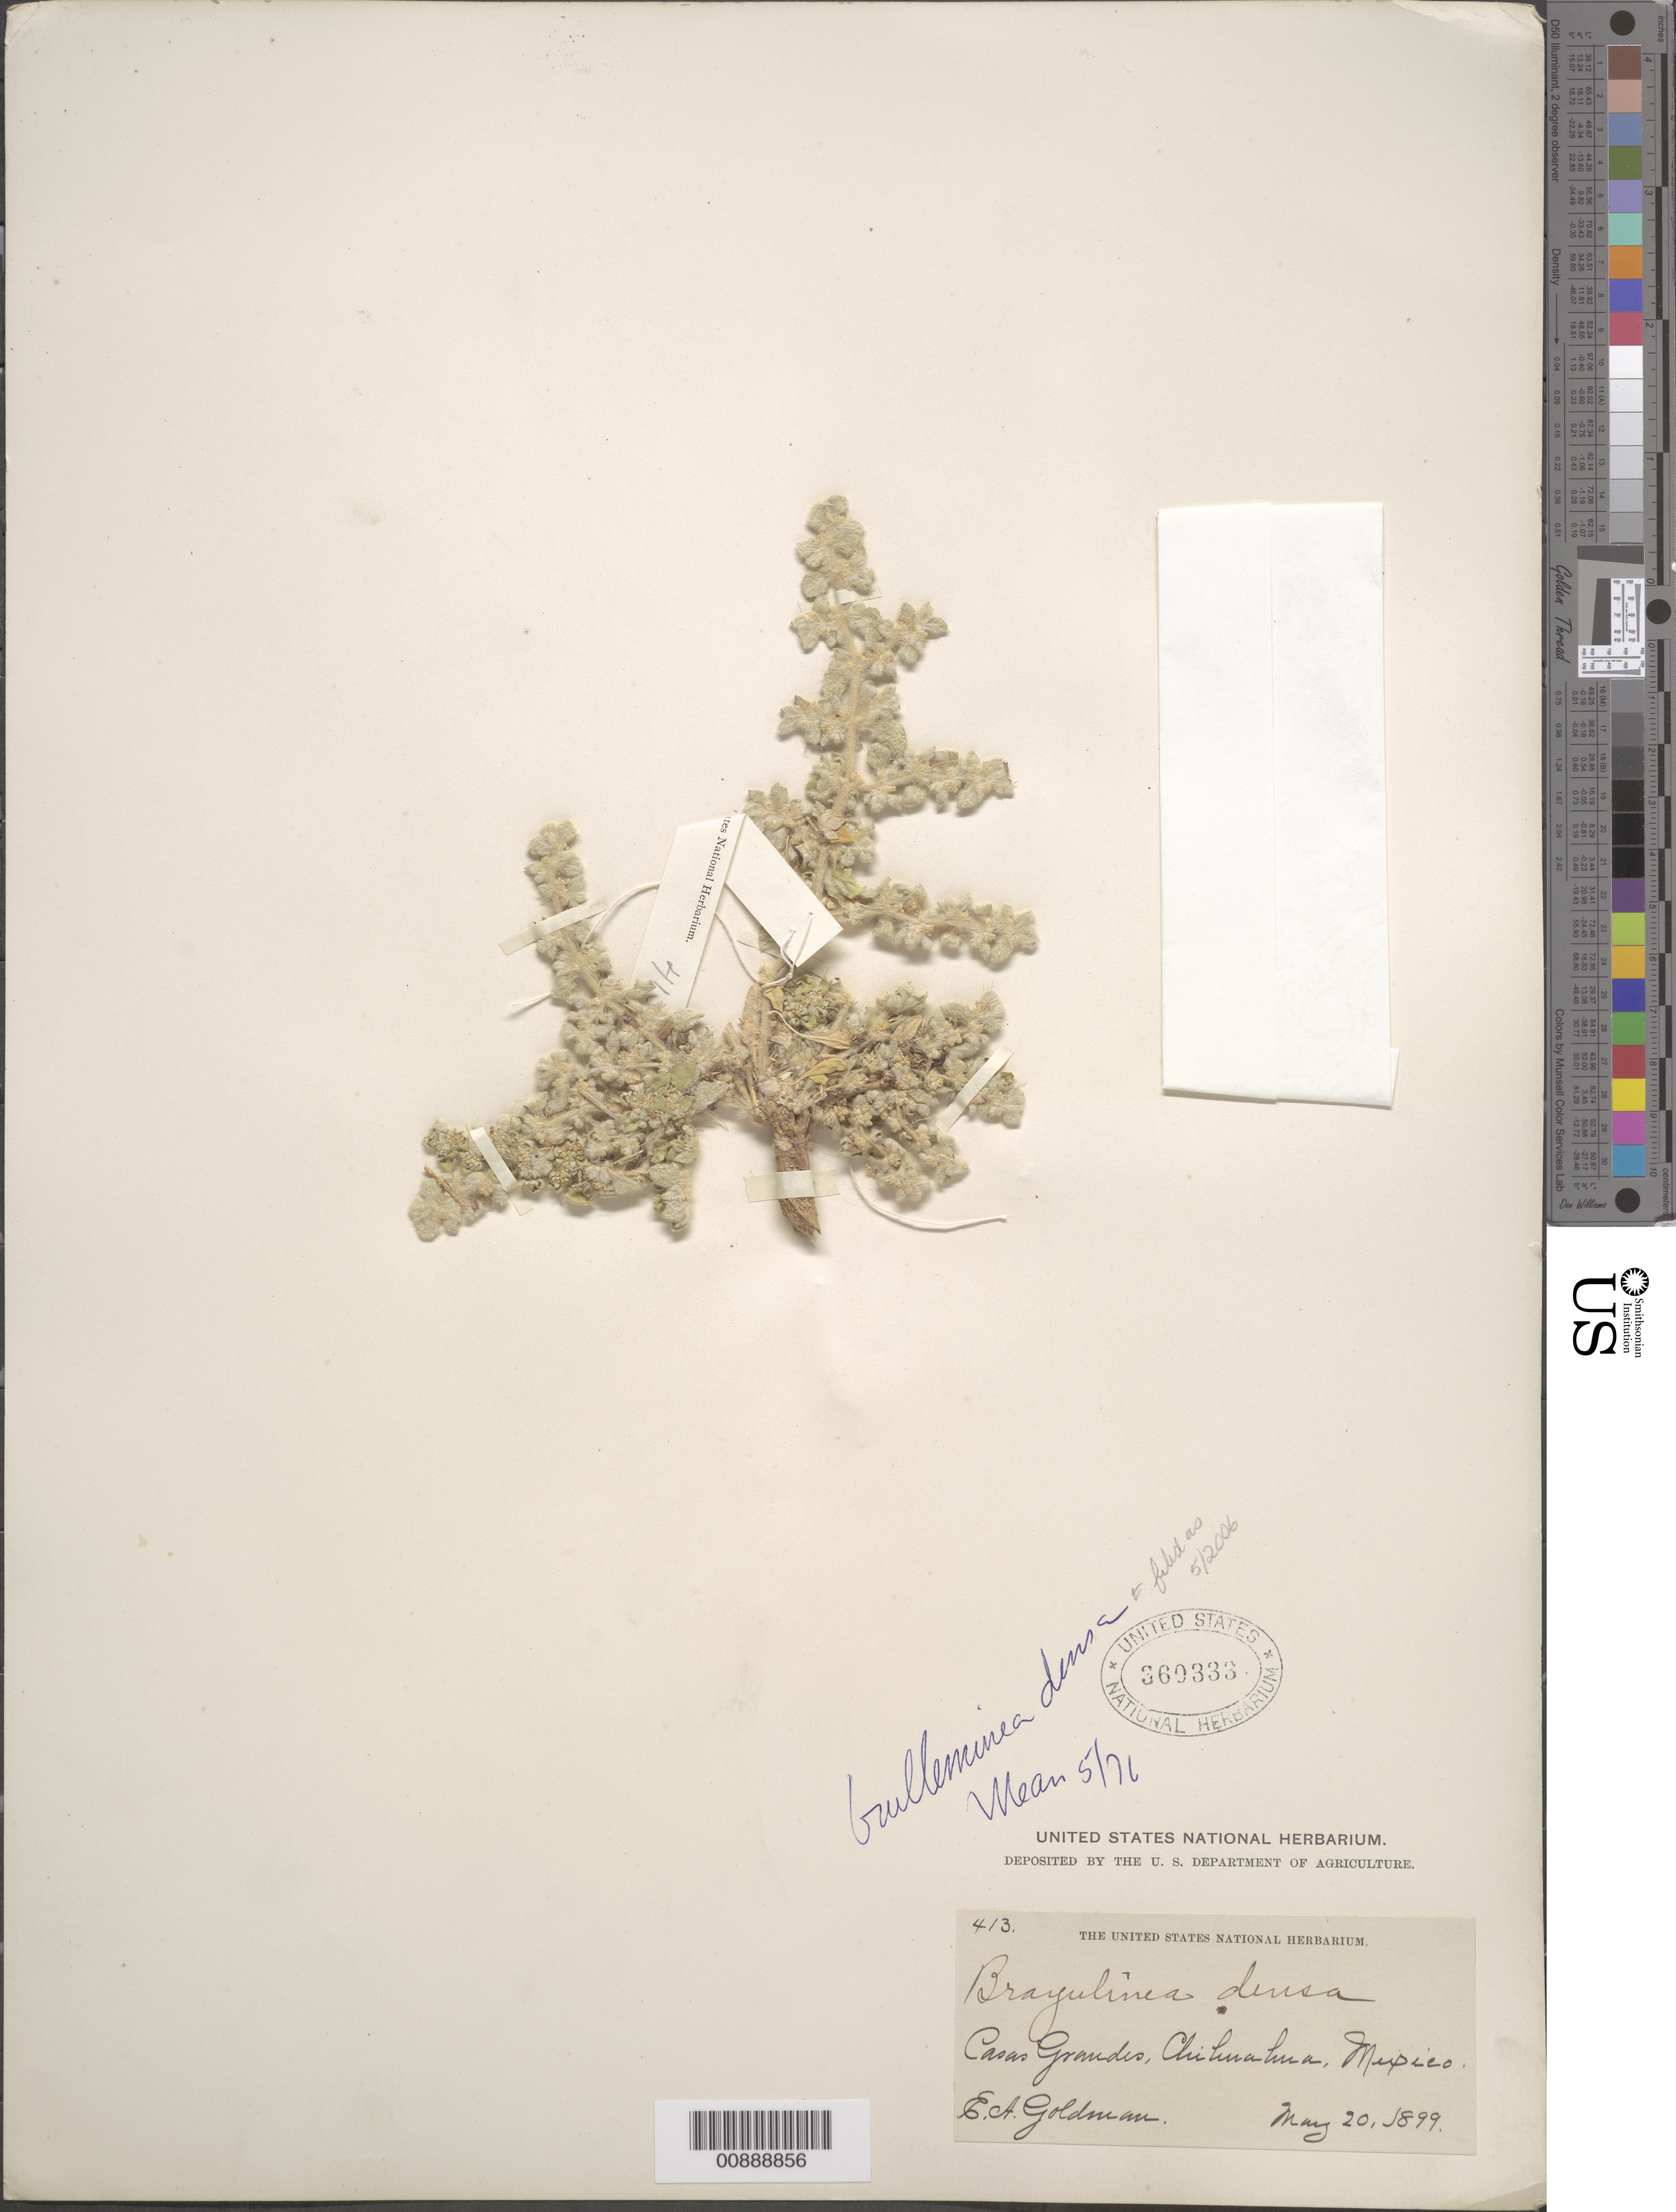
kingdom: Plantae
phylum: Tracheophyta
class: Magnoliopsida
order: Caryophyllales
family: Amaranthaceae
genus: Guilleminea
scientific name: Guilleminea densa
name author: (Humb. & Bonpl. ex Schult.) Moq.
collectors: E. A. Goldman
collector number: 413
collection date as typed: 20 May 1899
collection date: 1899-05-20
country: Mexico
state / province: Chihuahua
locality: Casas Grandes, Chihuahua.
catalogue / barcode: US 360333